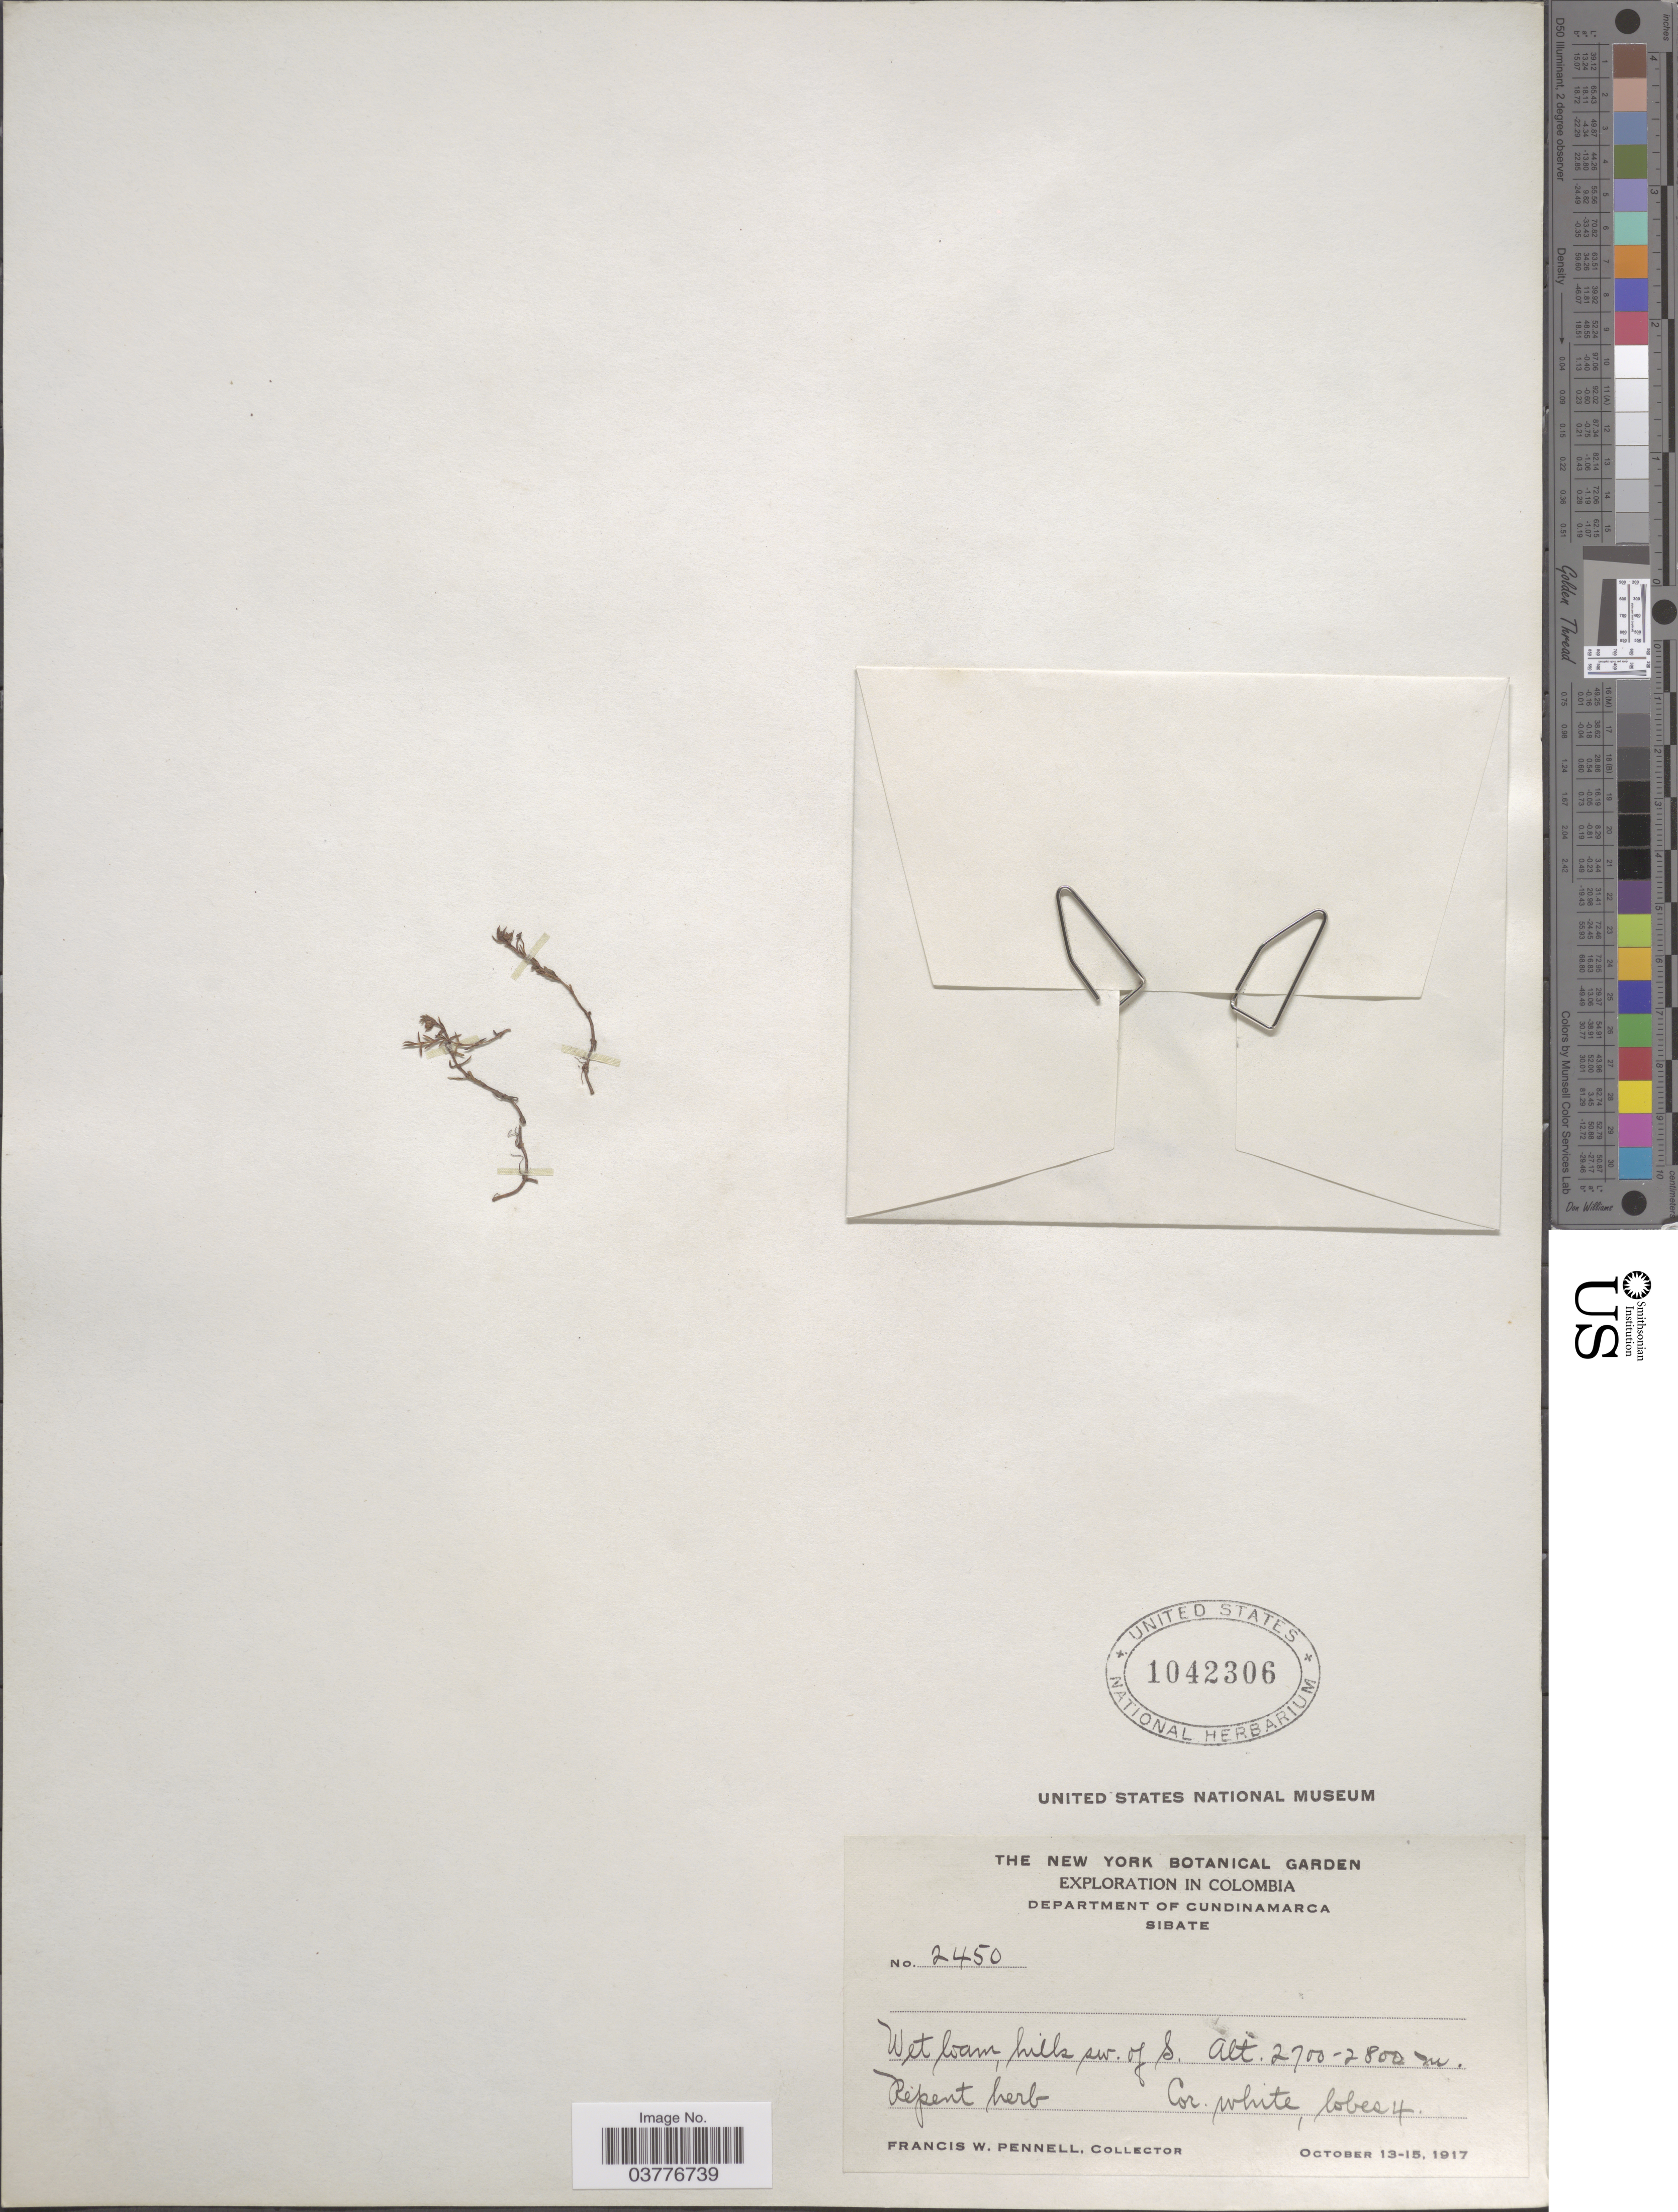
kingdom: Plantae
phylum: Tracheophyta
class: Magnoliopsida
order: Saxifragales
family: Crassulaceae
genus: Crassula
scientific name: Crassula sp.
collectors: F. W. Pennell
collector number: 2450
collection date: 1917-10-13/1917-10-15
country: Colombia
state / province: Cundinamarca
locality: Department of Cundinamarca. Sibate. Wet loam, hills sw of S.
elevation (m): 2700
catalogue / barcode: US 1042306